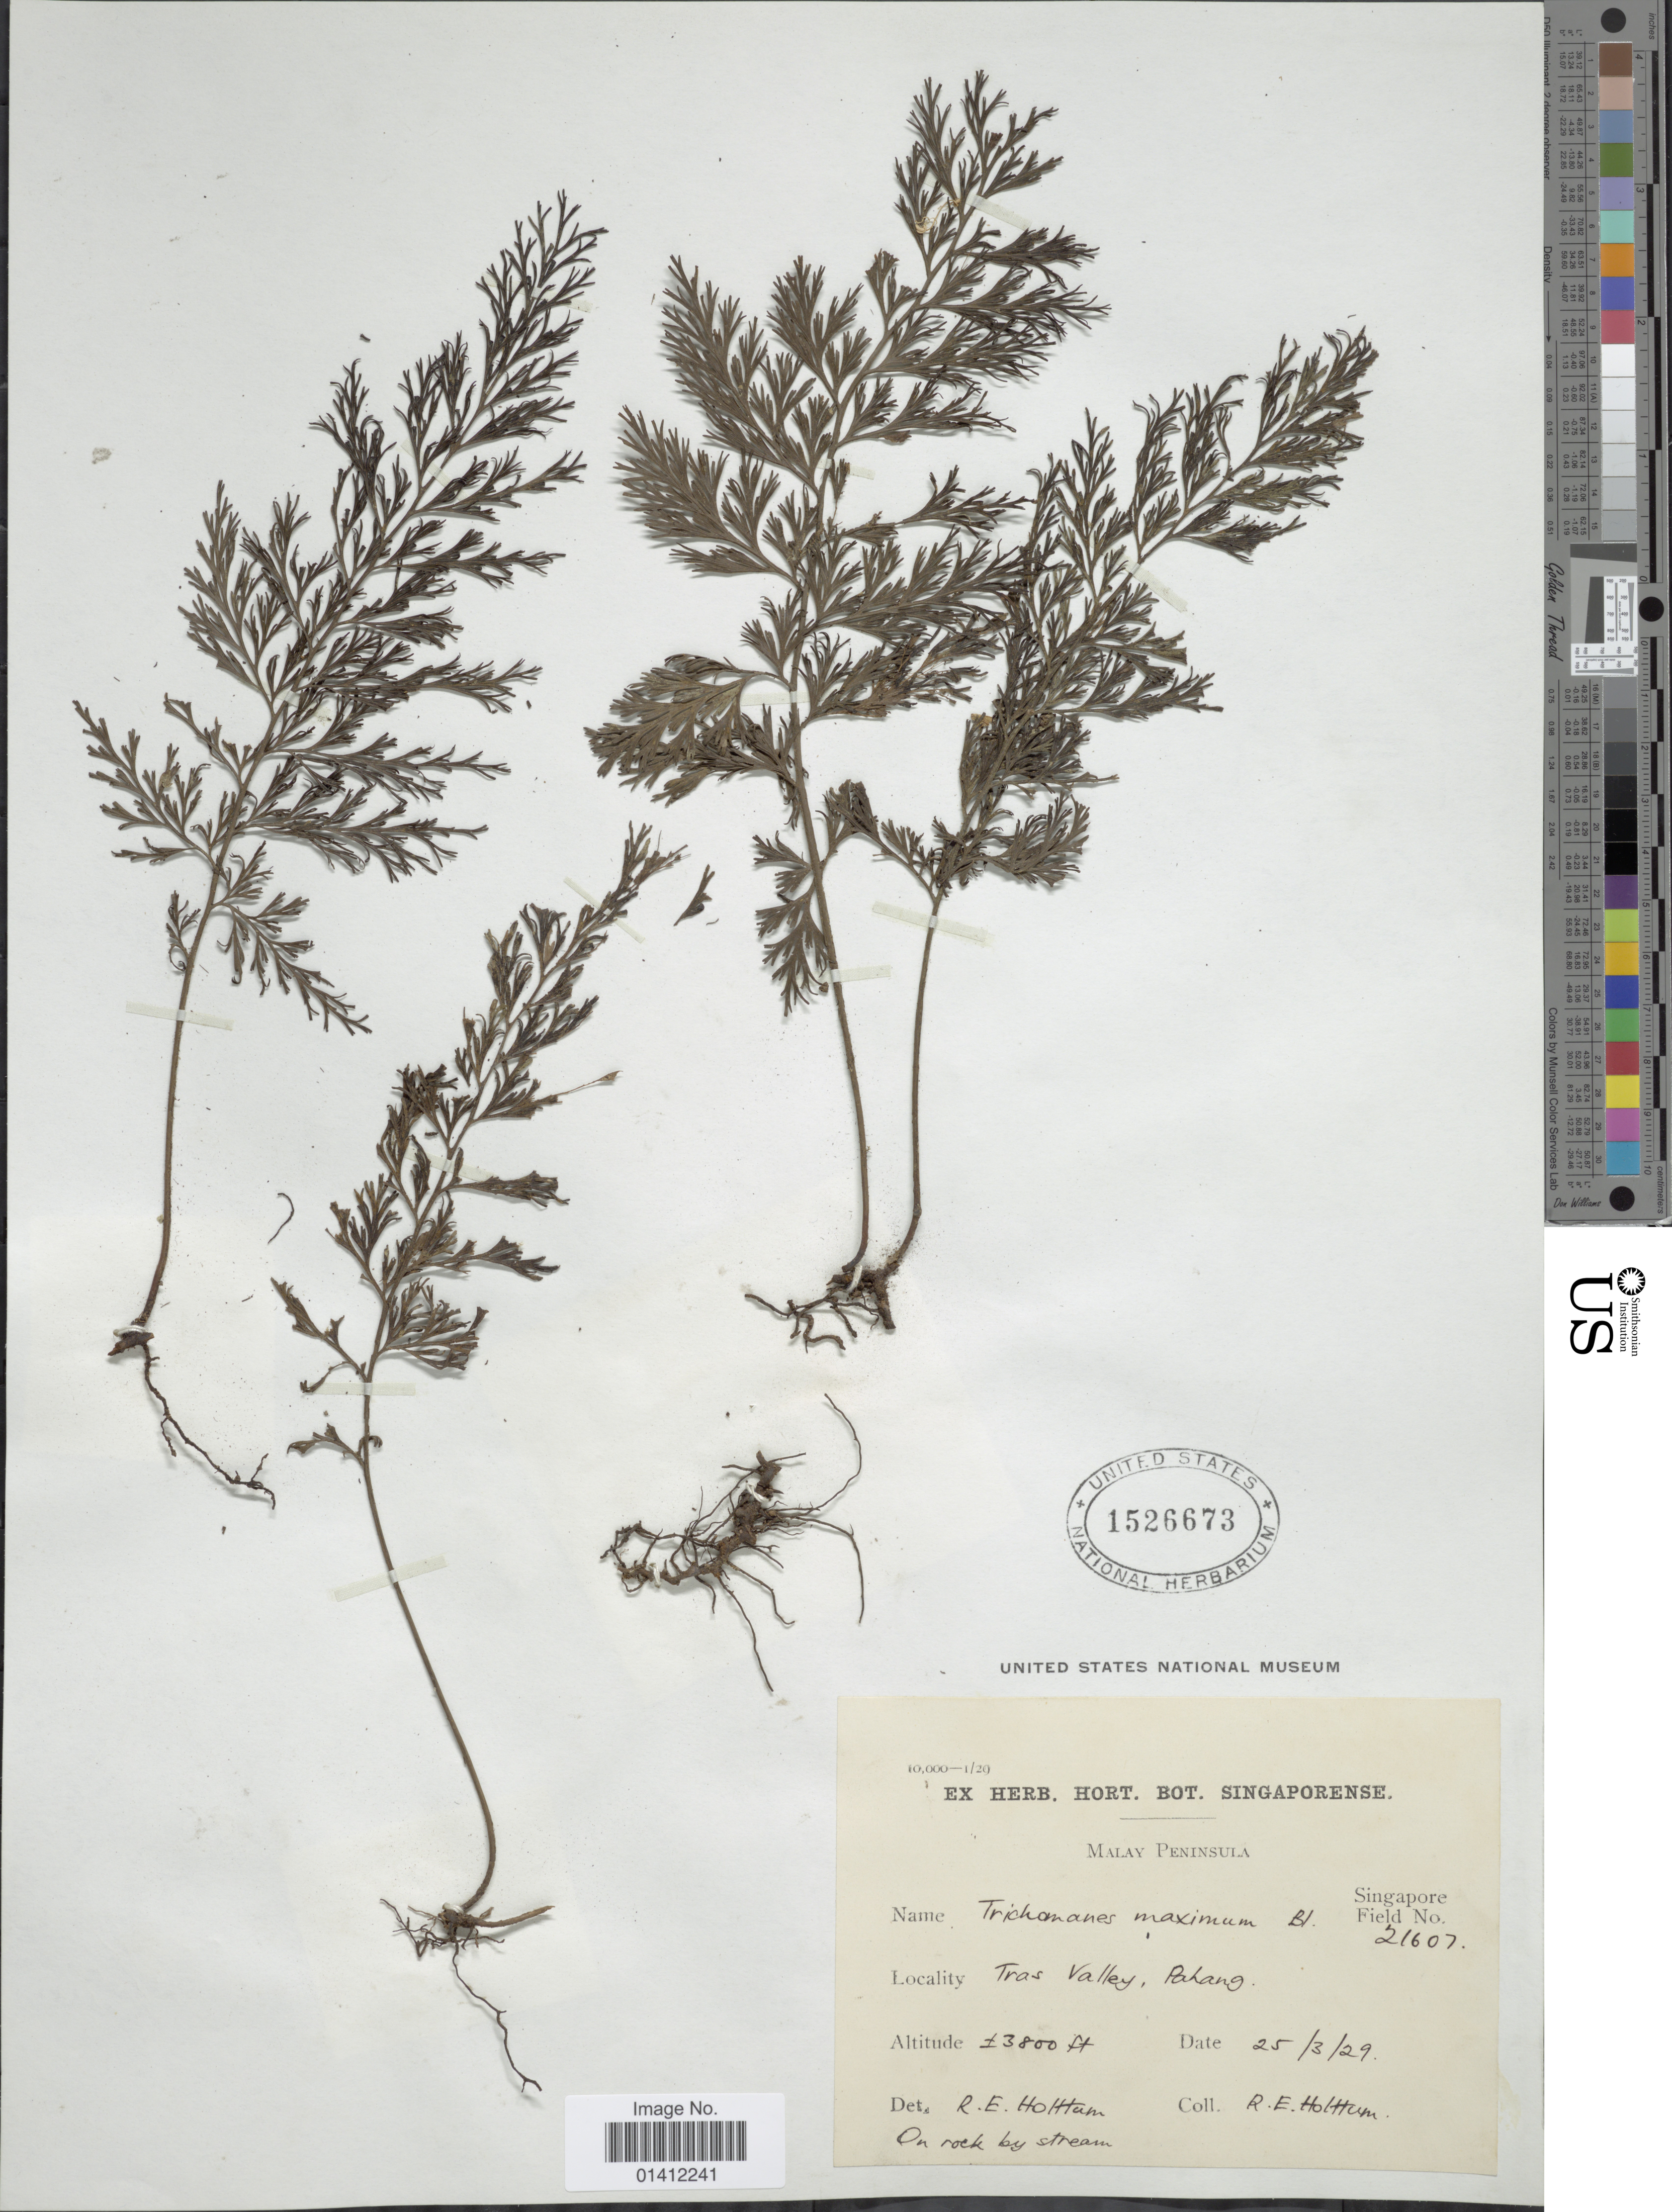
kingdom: Plantae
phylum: Tracheophyta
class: Polypodiopsida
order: Hymenophyllales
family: Hymenophyllaceae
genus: Vandenboschia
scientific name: Vandenboschia maxima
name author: (Blume) Copel.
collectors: R. E. Holttum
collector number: Singapore Field 21607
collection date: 1929-03-25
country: Malaysia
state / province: Pahang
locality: Malay Peninsula. Tras Valley, Pahang. On rock by stream. [interpreted]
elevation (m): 1158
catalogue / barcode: US 1526673